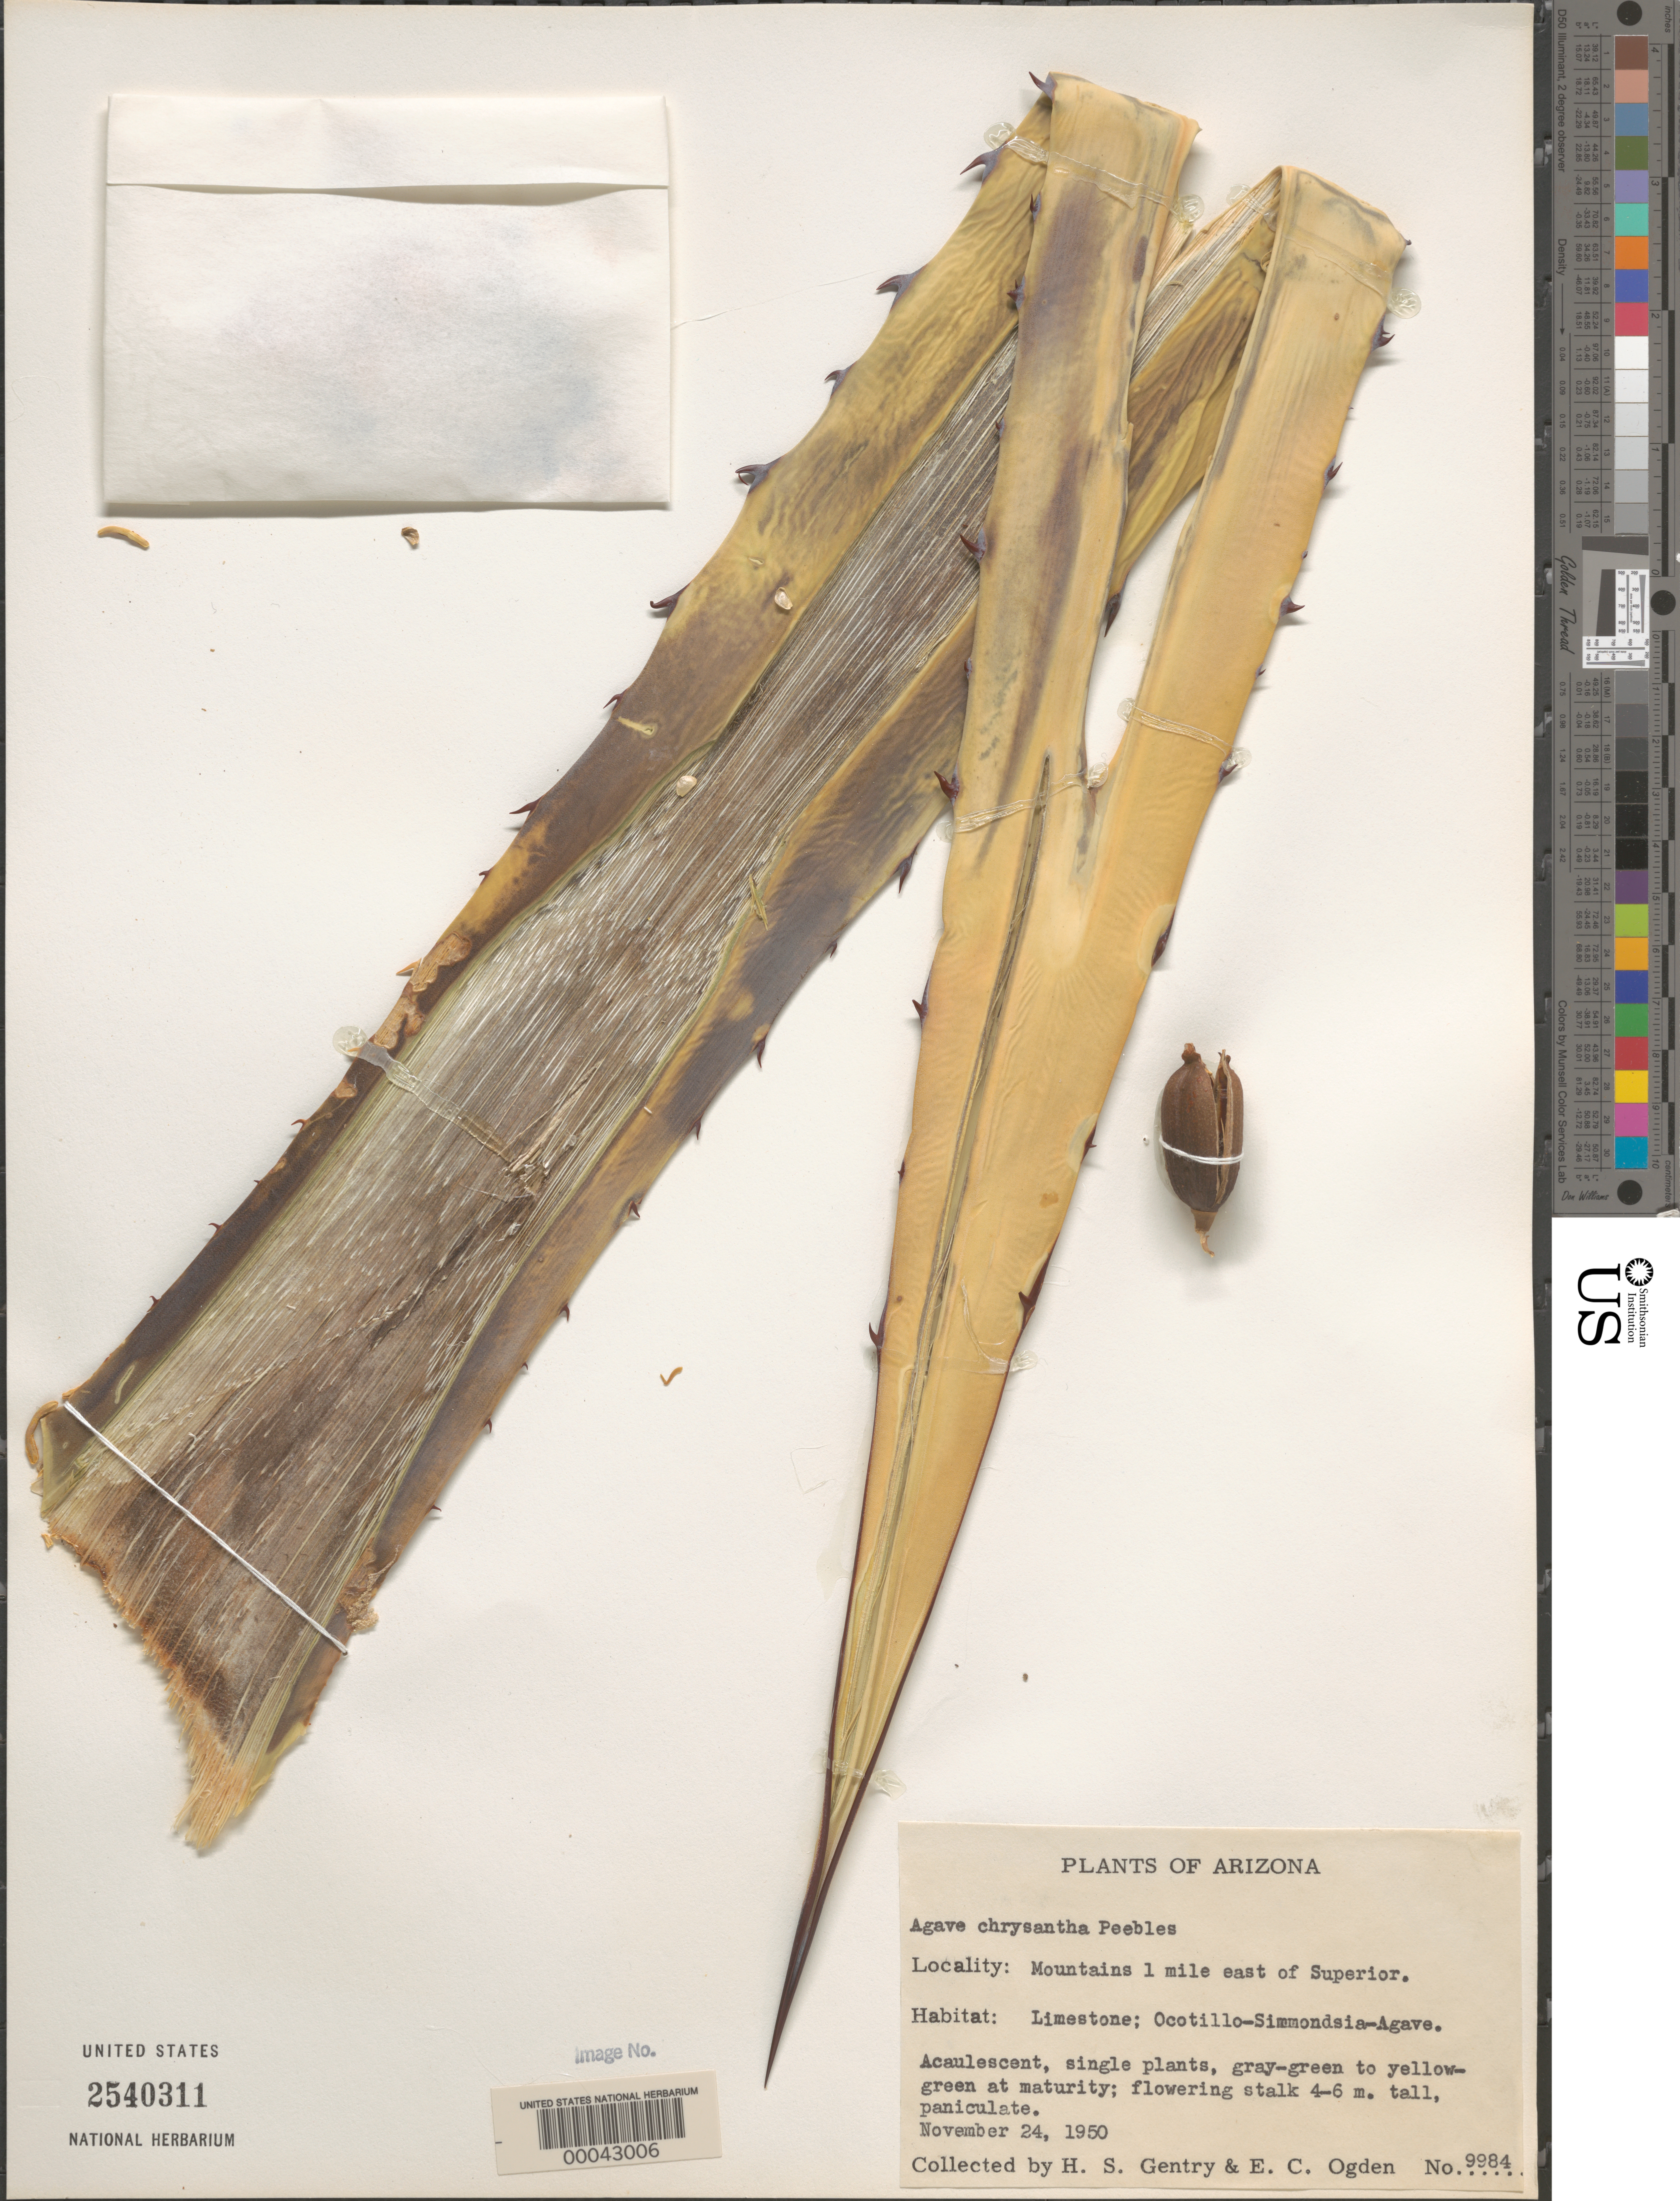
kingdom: Plantae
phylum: Tracheophyta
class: Liliopsida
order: Asparagales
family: Asparagaceae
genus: Agave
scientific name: Agave chrysantha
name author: Peebles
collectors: H. S. Gentry & E. Ogden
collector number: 9984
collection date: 1950-11-24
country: United States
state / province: Arizona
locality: Mountains 1 mile east of Superior.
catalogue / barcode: US 2540311